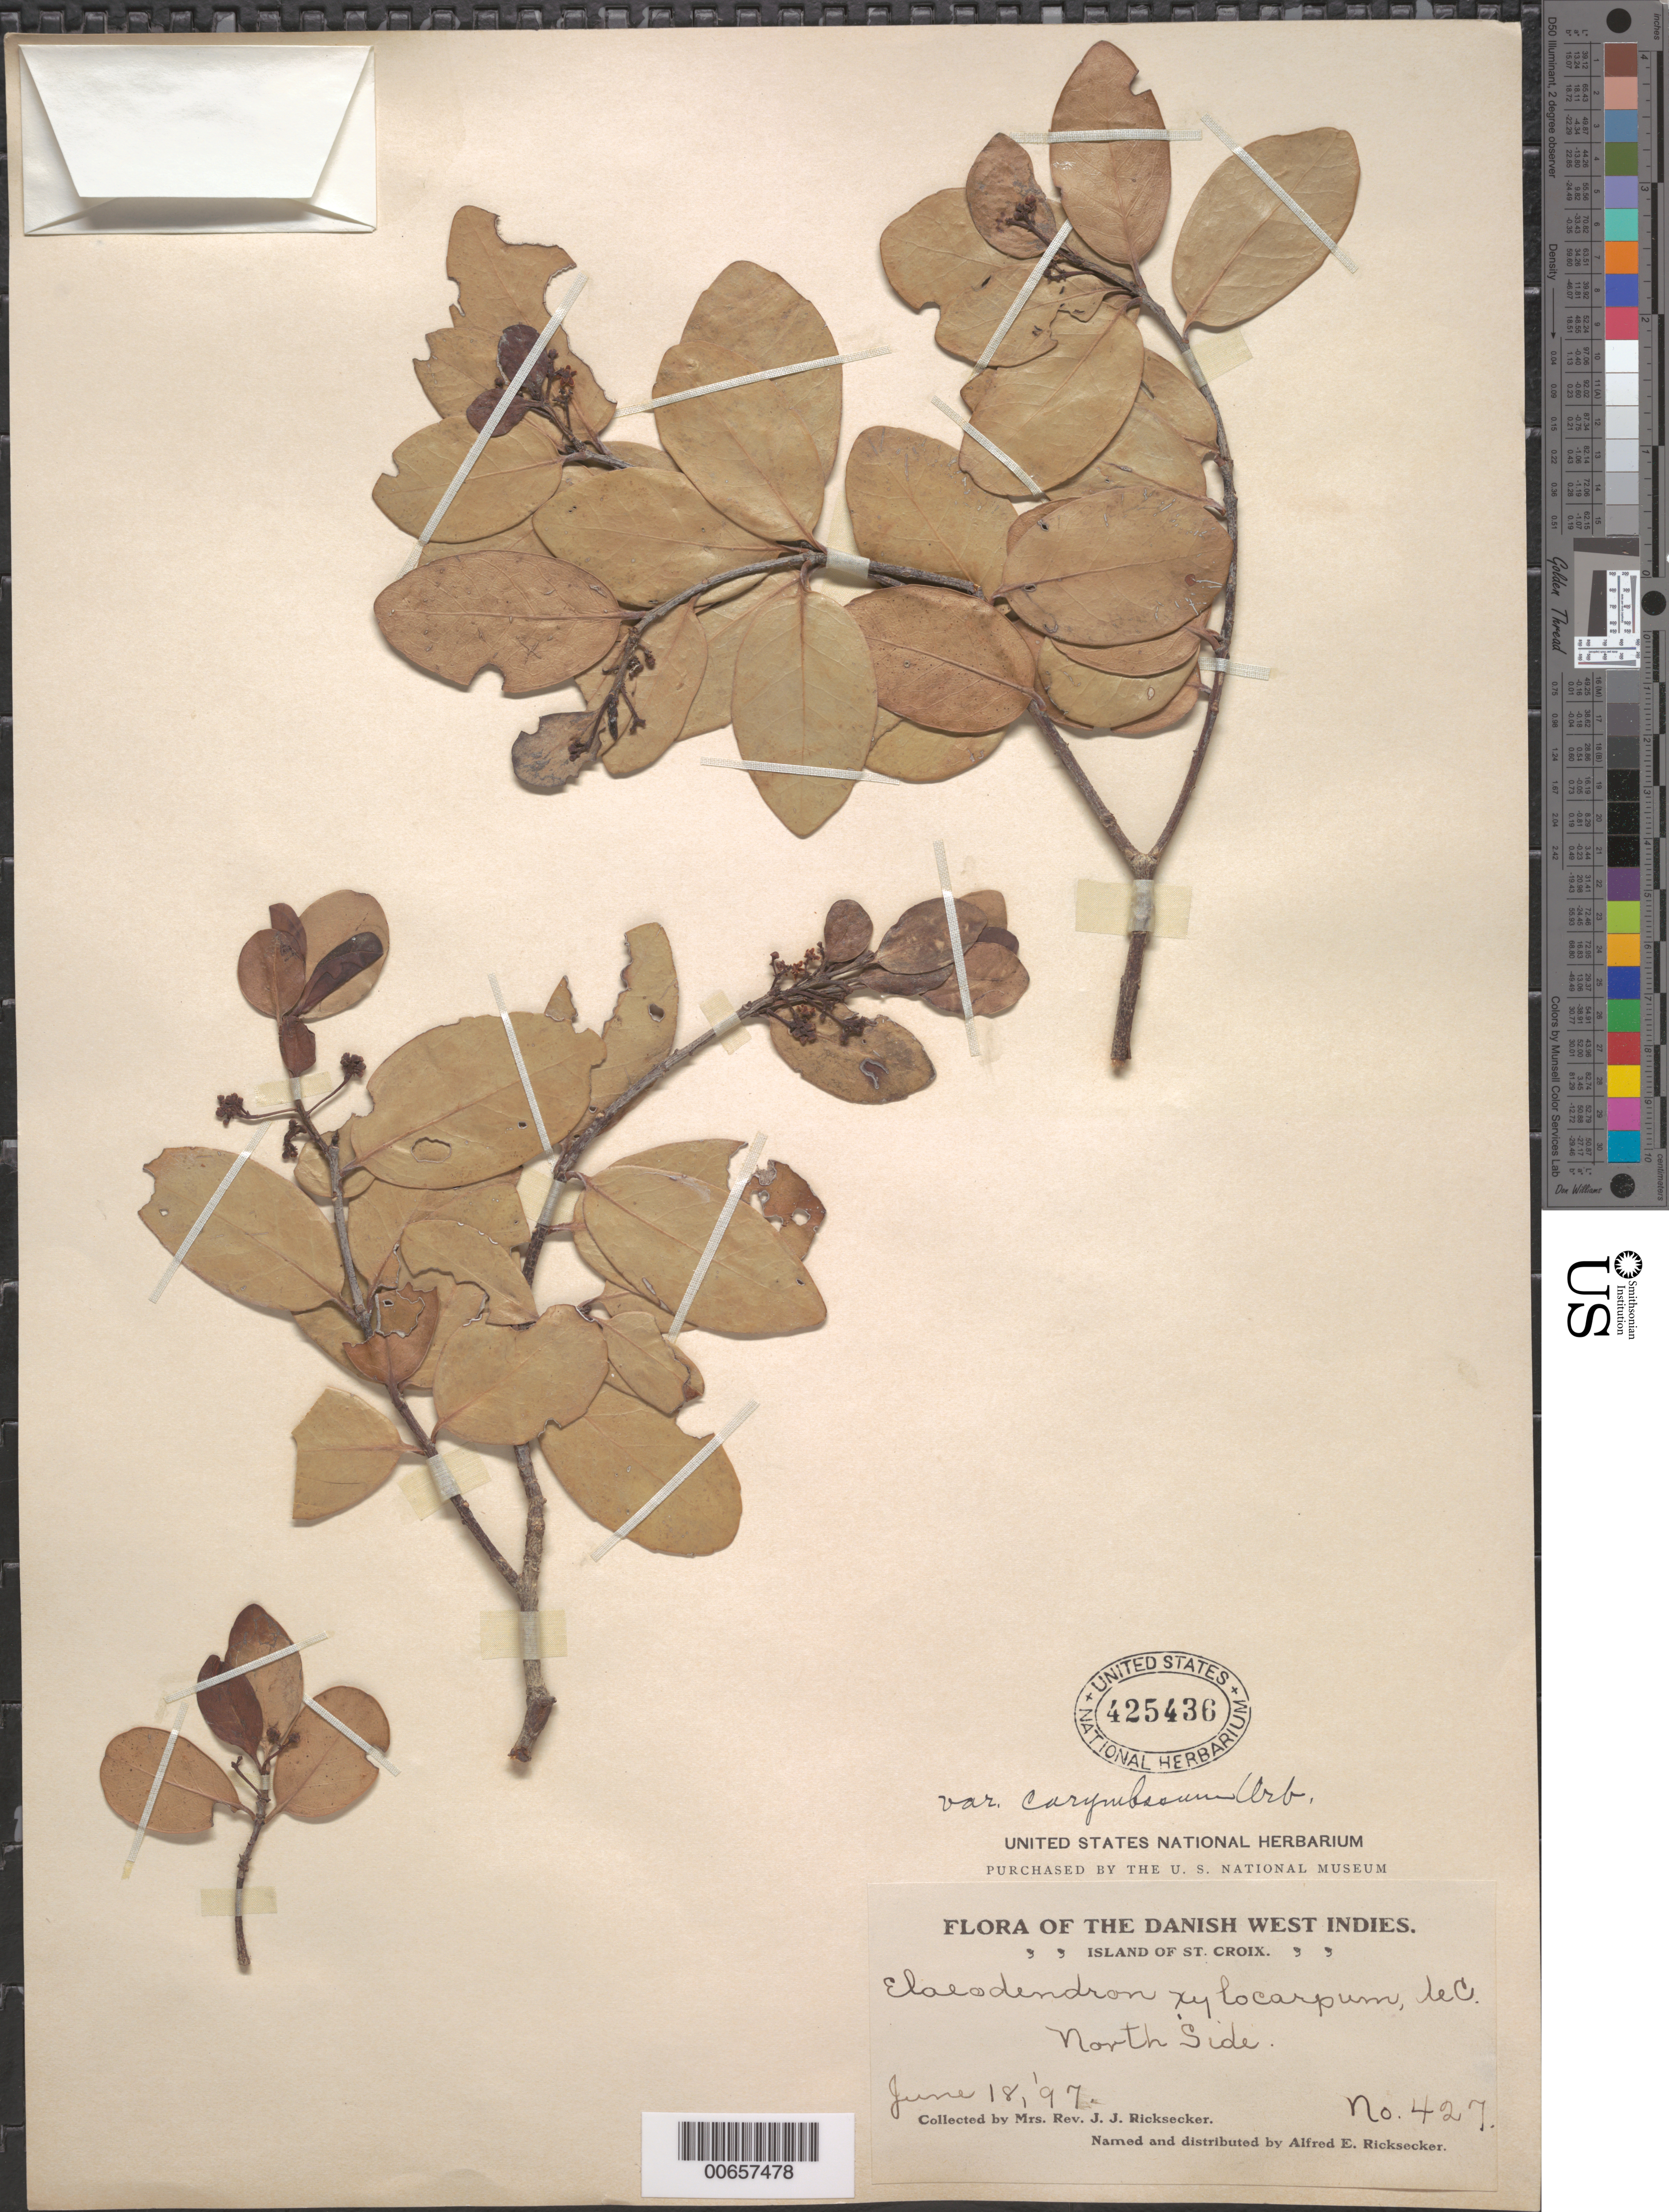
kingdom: Plantae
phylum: Tracheophyta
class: Magnoliopsida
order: Celastrales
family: Celastraceae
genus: Elaeodendron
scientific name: Elaeodendron xylocarpum var. corymbosum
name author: (Vahl) Urb.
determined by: Ricksecker, A. E.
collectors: L. A. Ricksecker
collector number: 427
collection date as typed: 18 Jun 1897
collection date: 1897-06-18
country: U.S. Virgin Islands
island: St. Croix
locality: North side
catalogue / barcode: US 425436